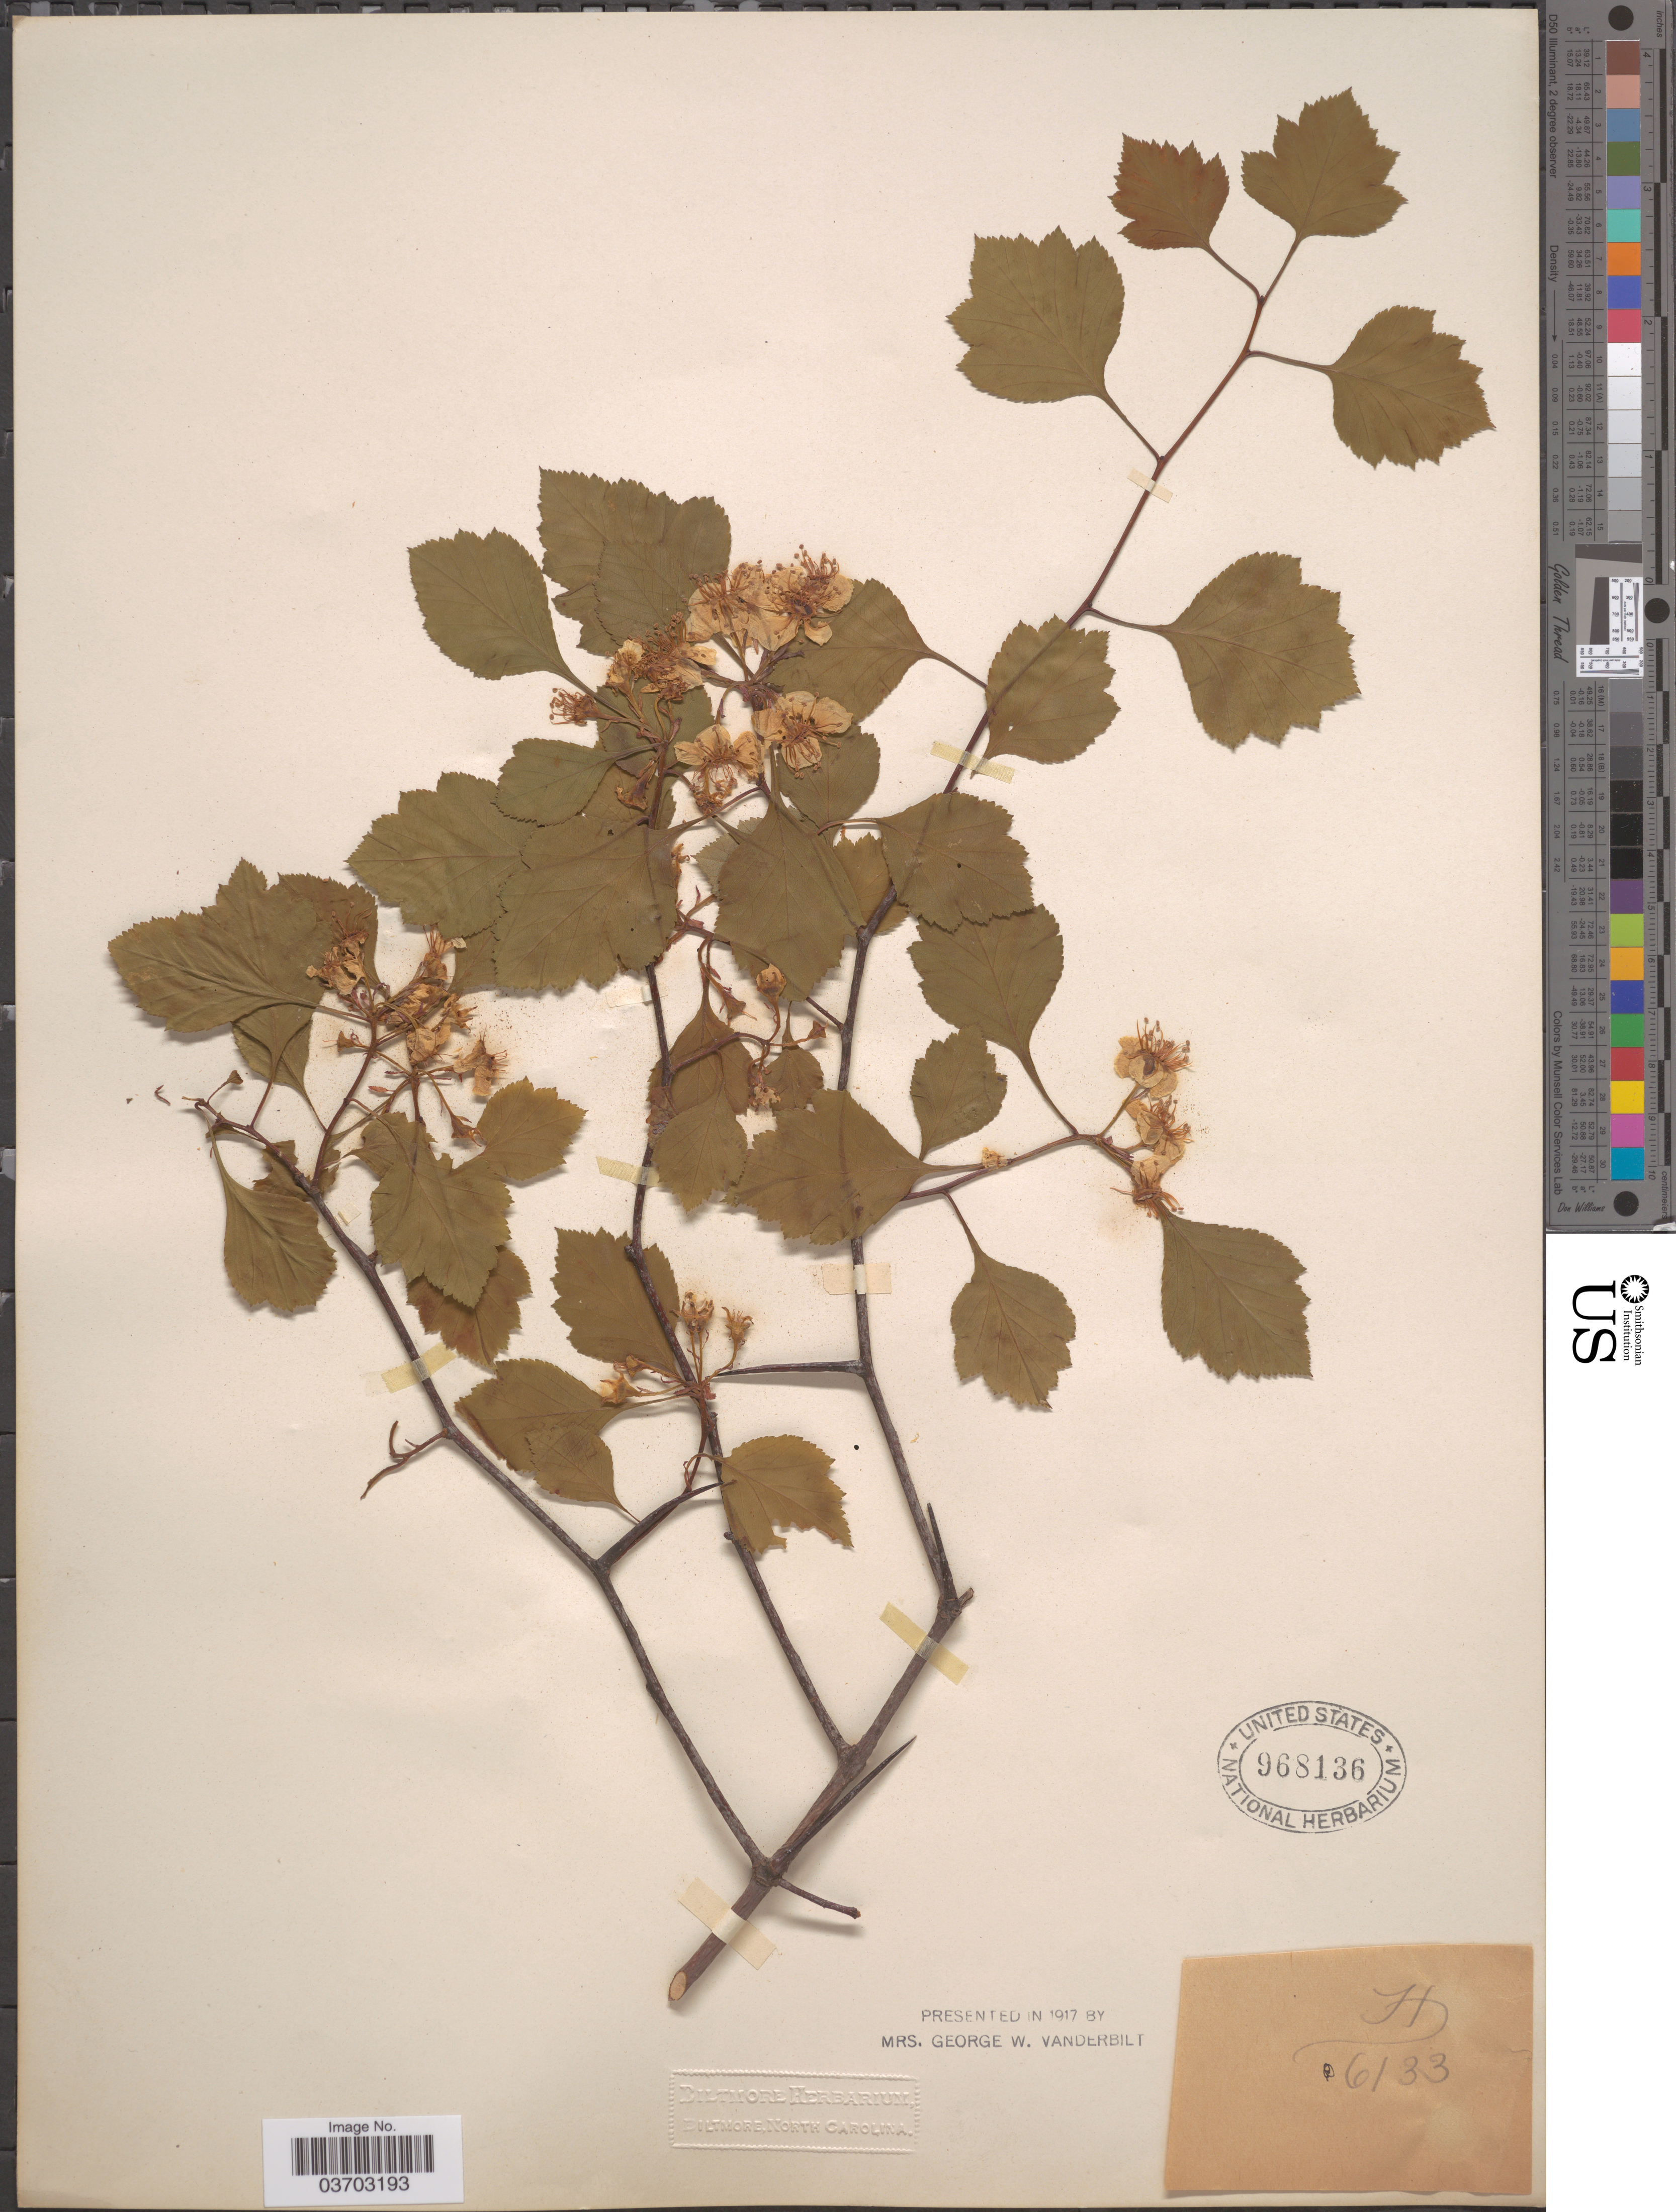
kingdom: Plantae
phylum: Tracheophyta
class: Magnoliopsida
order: Rosales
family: Rosaceae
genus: Crataegus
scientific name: Crataegus sp.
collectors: ex herb. Biltmore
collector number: H6133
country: United States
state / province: North Carolina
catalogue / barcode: US 968136